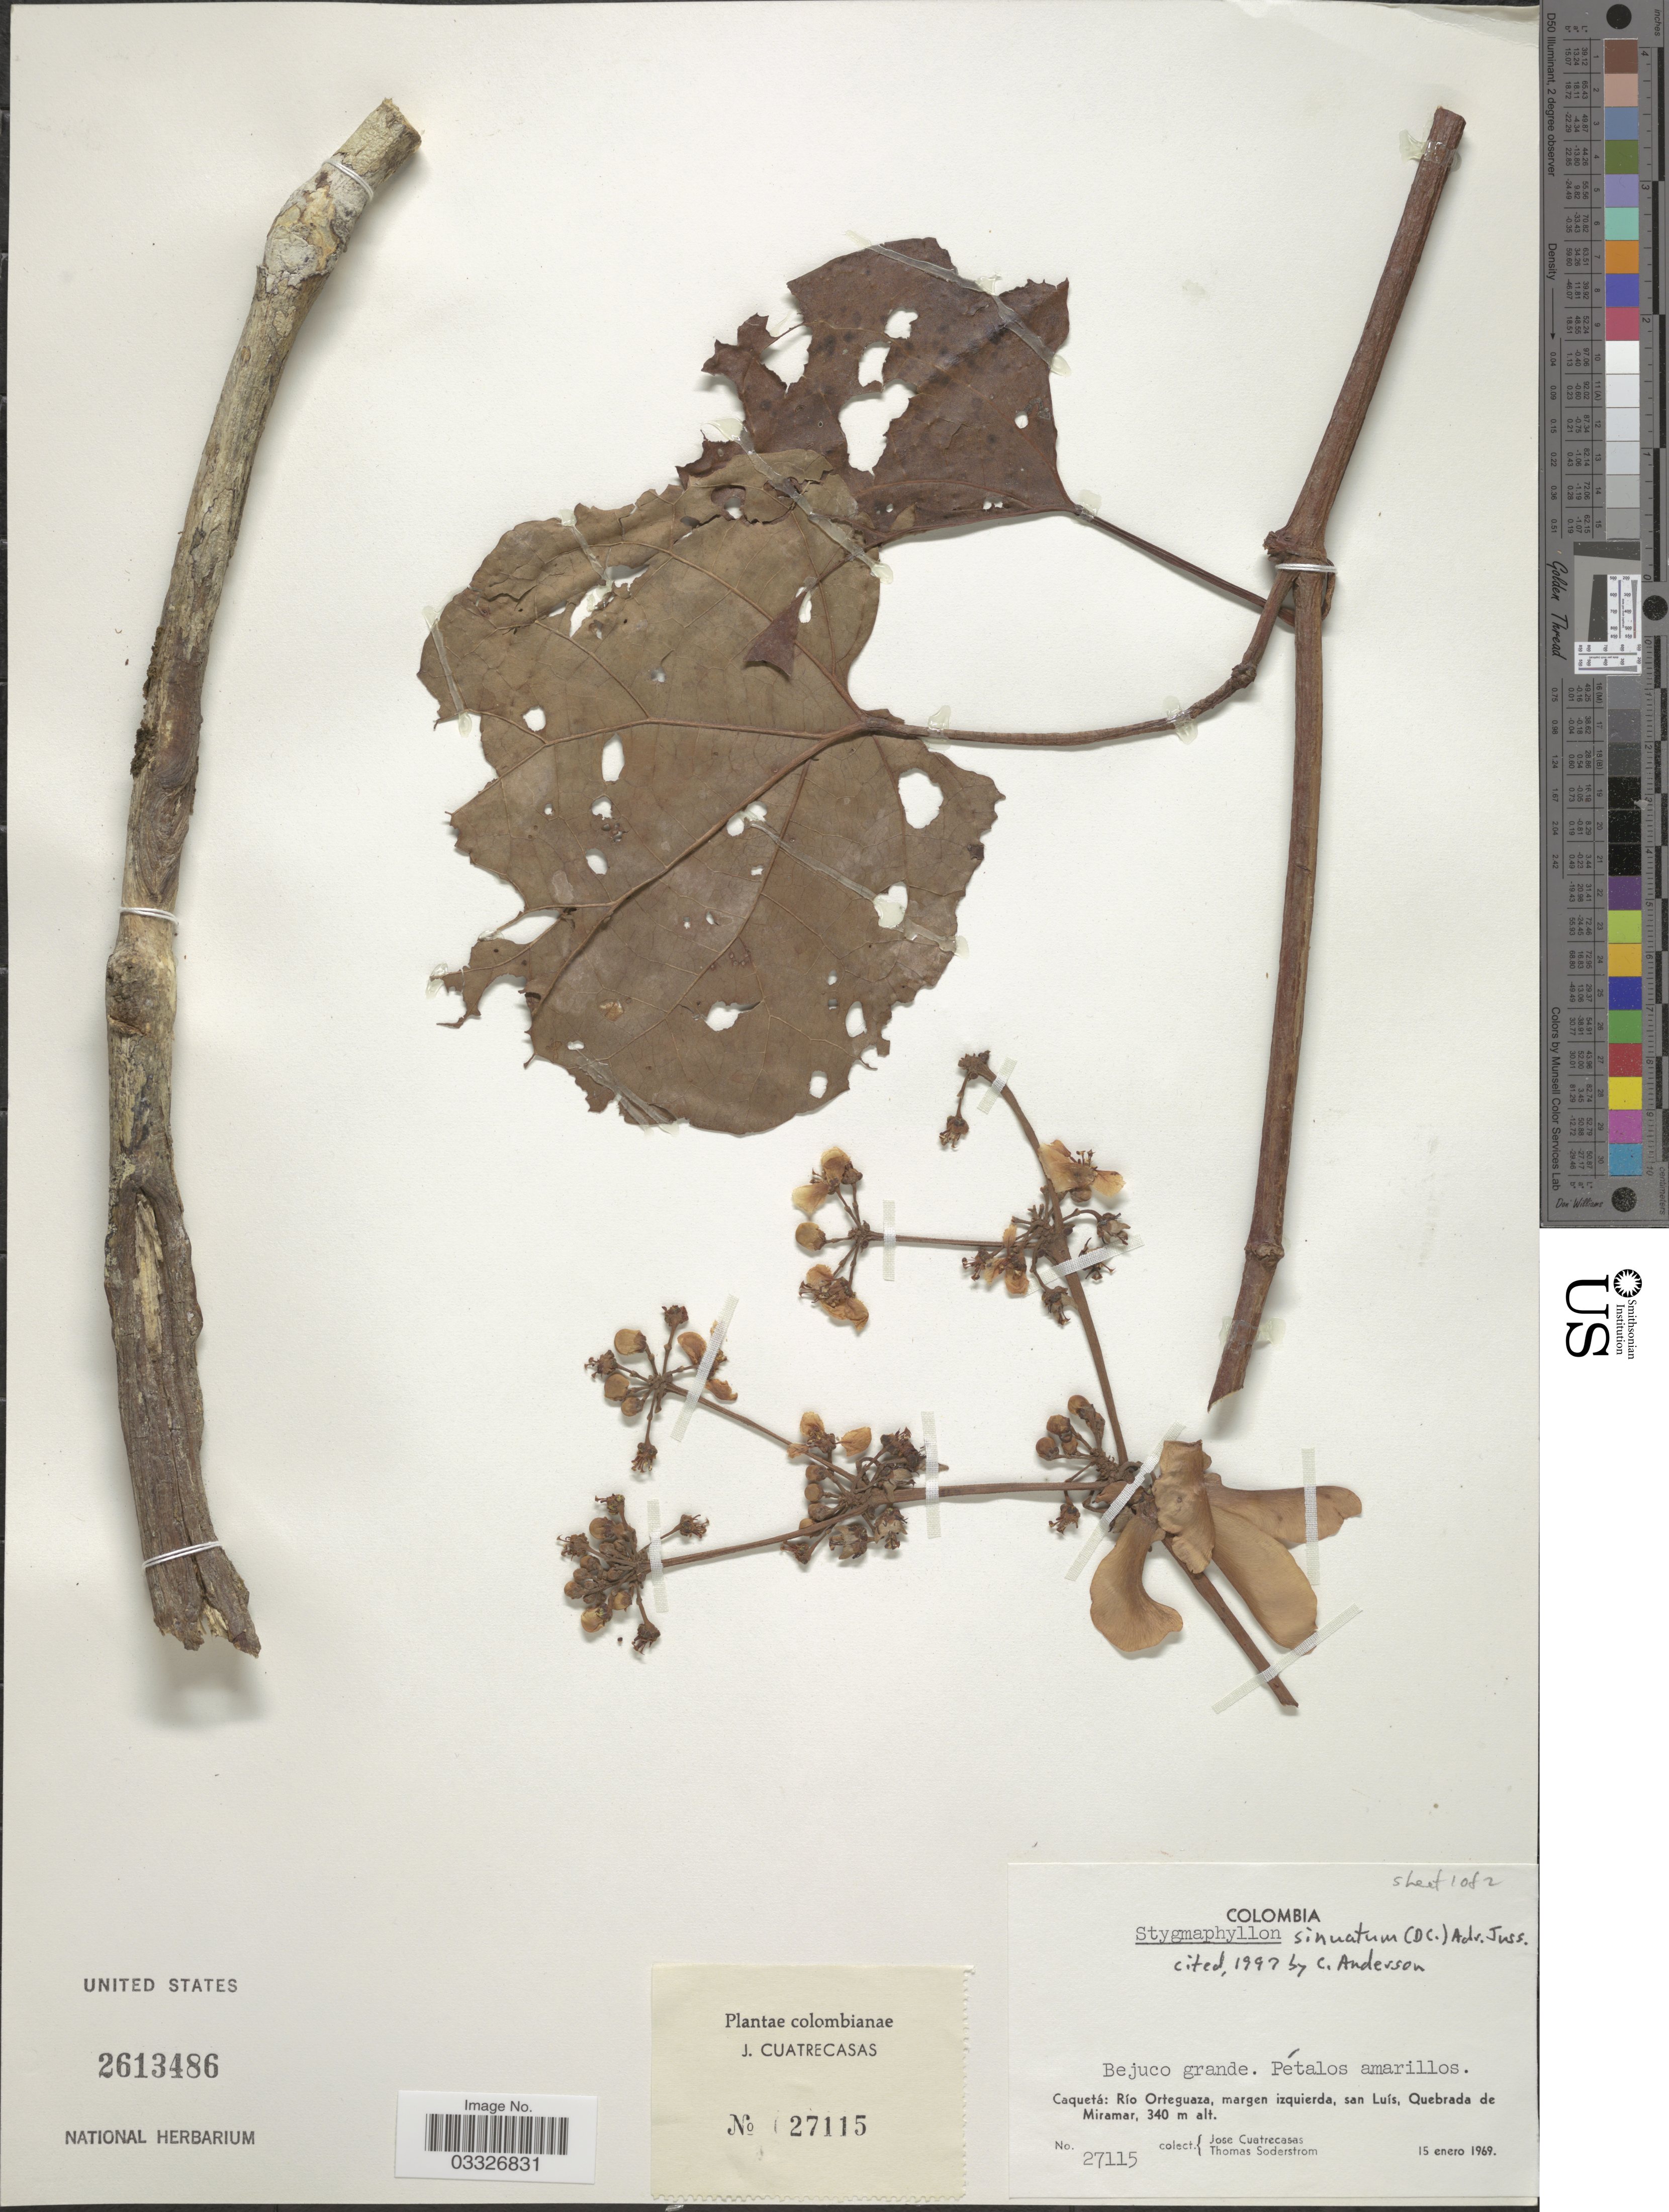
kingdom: Plantae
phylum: Tracheophyta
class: Magnoliopsida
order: Malpighiales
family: Malpighiaceae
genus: Stigmaphyllon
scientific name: Stigmaphyllon sinuatum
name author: (DC.) A. Juss.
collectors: J. Cuatrecasas & T. R. Soderstrom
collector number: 27115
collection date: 1969-01-15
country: Colombia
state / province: Caquetá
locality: Río Orteguaza, margen izquierda, san Luís, Quebrada de Miramar.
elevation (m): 340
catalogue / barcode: US 2613486